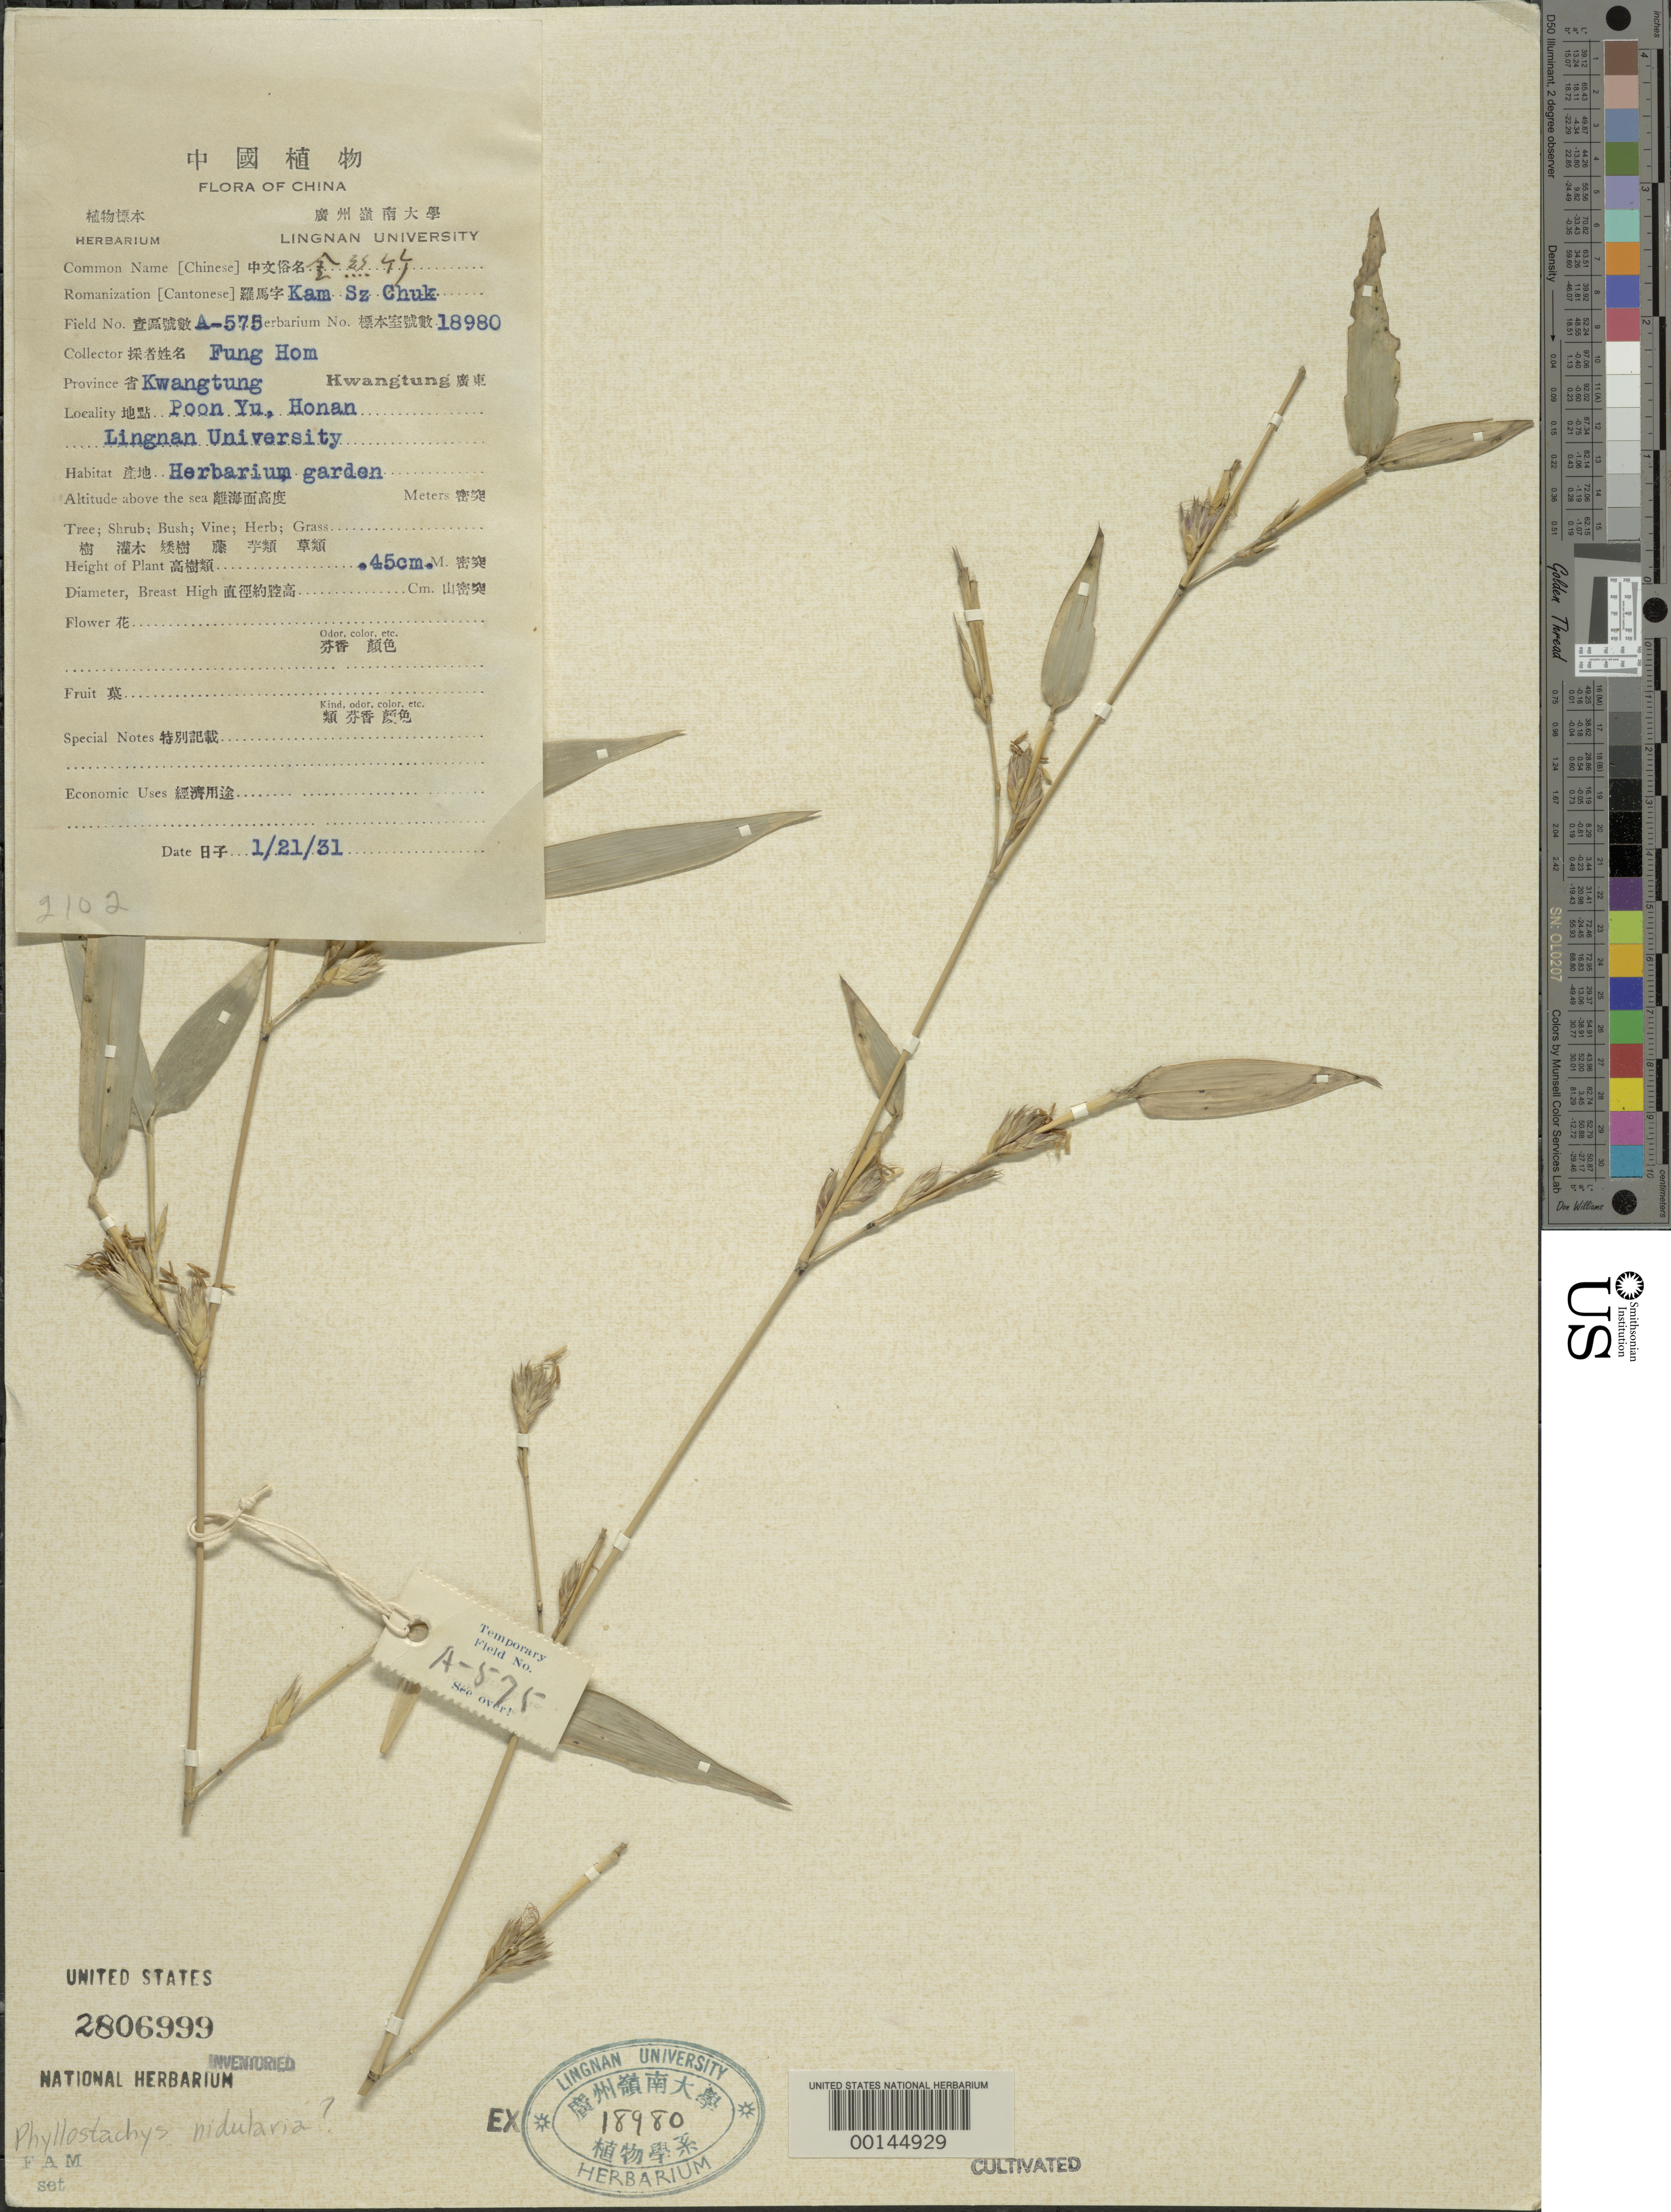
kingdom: Plantae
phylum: Tracheophyta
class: Liliopsida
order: Poales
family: Poaceae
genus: Phyllostachys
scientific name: Phyllostachys nidularia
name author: Munro ex Fenzi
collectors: H. L. Fung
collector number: A-575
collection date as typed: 21 Jan 1931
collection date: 1931-01-21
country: China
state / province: Guangdong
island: Honam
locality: Honan poon yu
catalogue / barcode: US 2806999